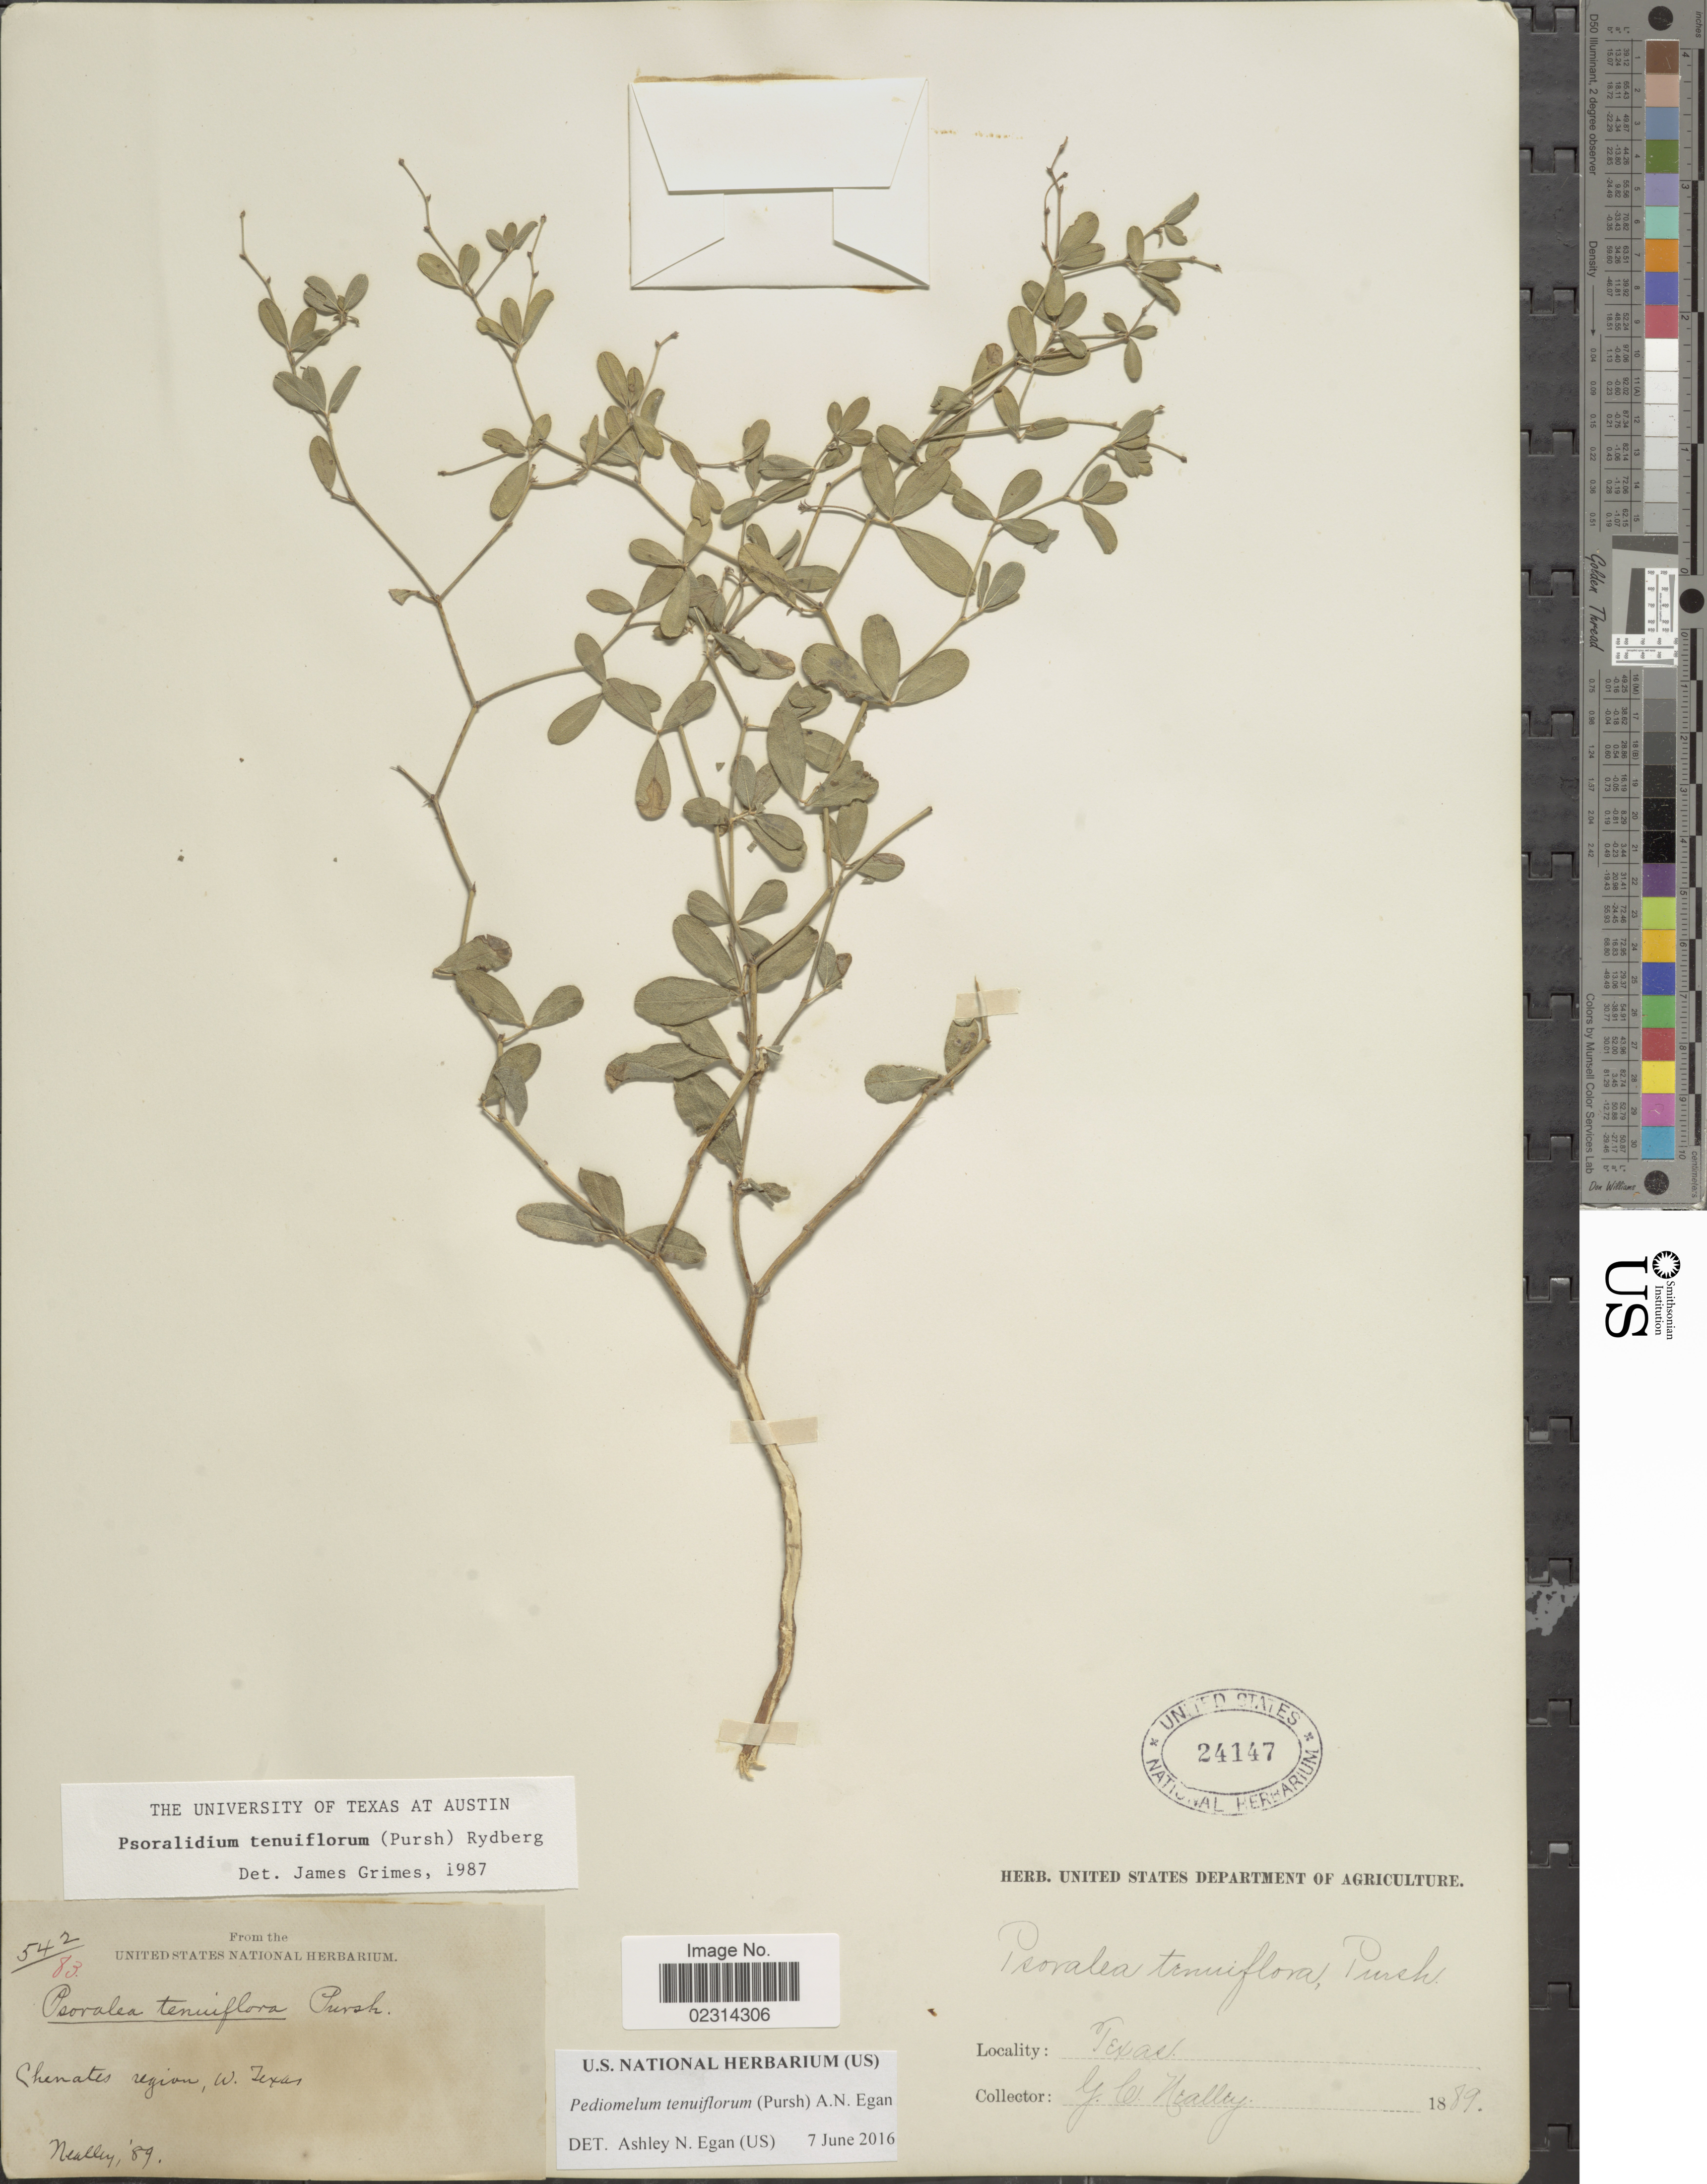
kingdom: Plantae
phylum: Tracheophyta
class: Magnoliopsida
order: Fabales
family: Fabaceae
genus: Psoralidium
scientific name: Psoralidium tenuiflorum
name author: (Pursh) Rydb.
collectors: G. C. Nealley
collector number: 542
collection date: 1889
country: United States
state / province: Texas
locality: Chenates region, W. Texas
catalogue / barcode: US 24147